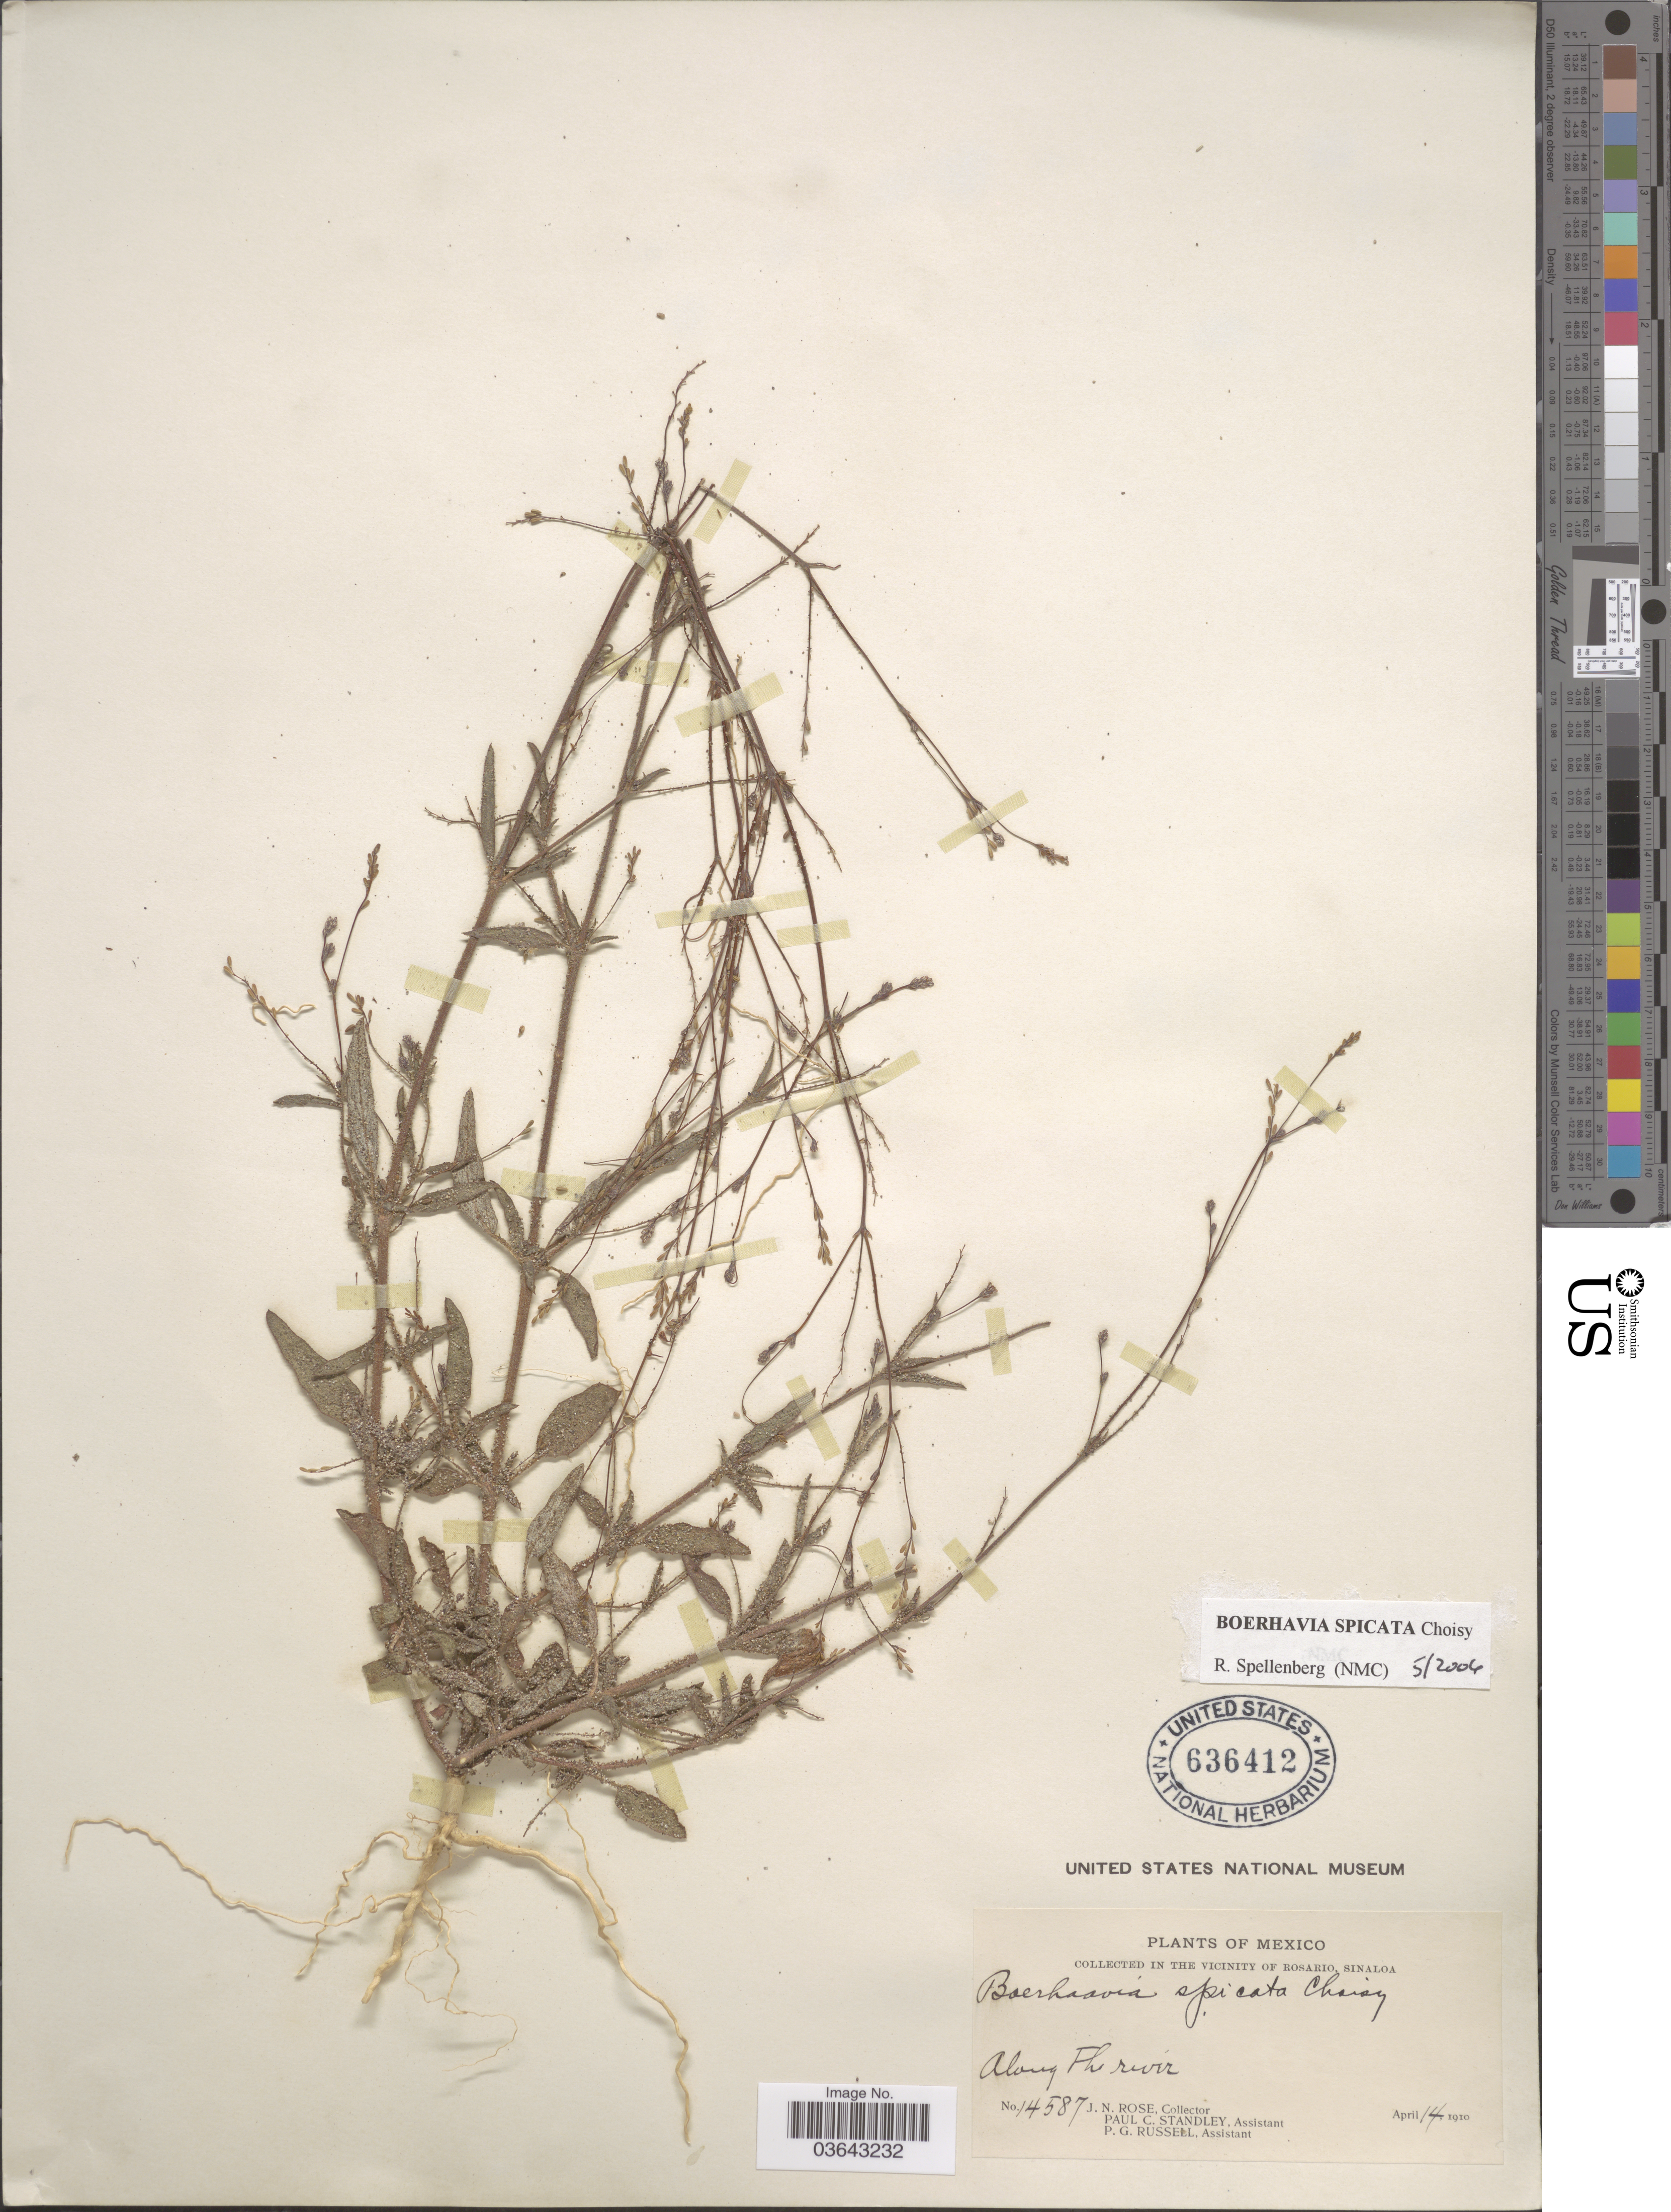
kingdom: Plantae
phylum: Tracheophyta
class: Magnoliopsida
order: Caryophyllales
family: Nyctaginaceae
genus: Boerhavia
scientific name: Boerhavia spicata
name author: Choisy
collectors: J. N. Rose, P. C. Standley & P. G. Russell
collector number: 14587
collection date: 1910-04-14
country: Mexico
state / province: Sinaloa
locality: Vicinity of Rosario. Along the river.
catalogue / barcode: US 636412